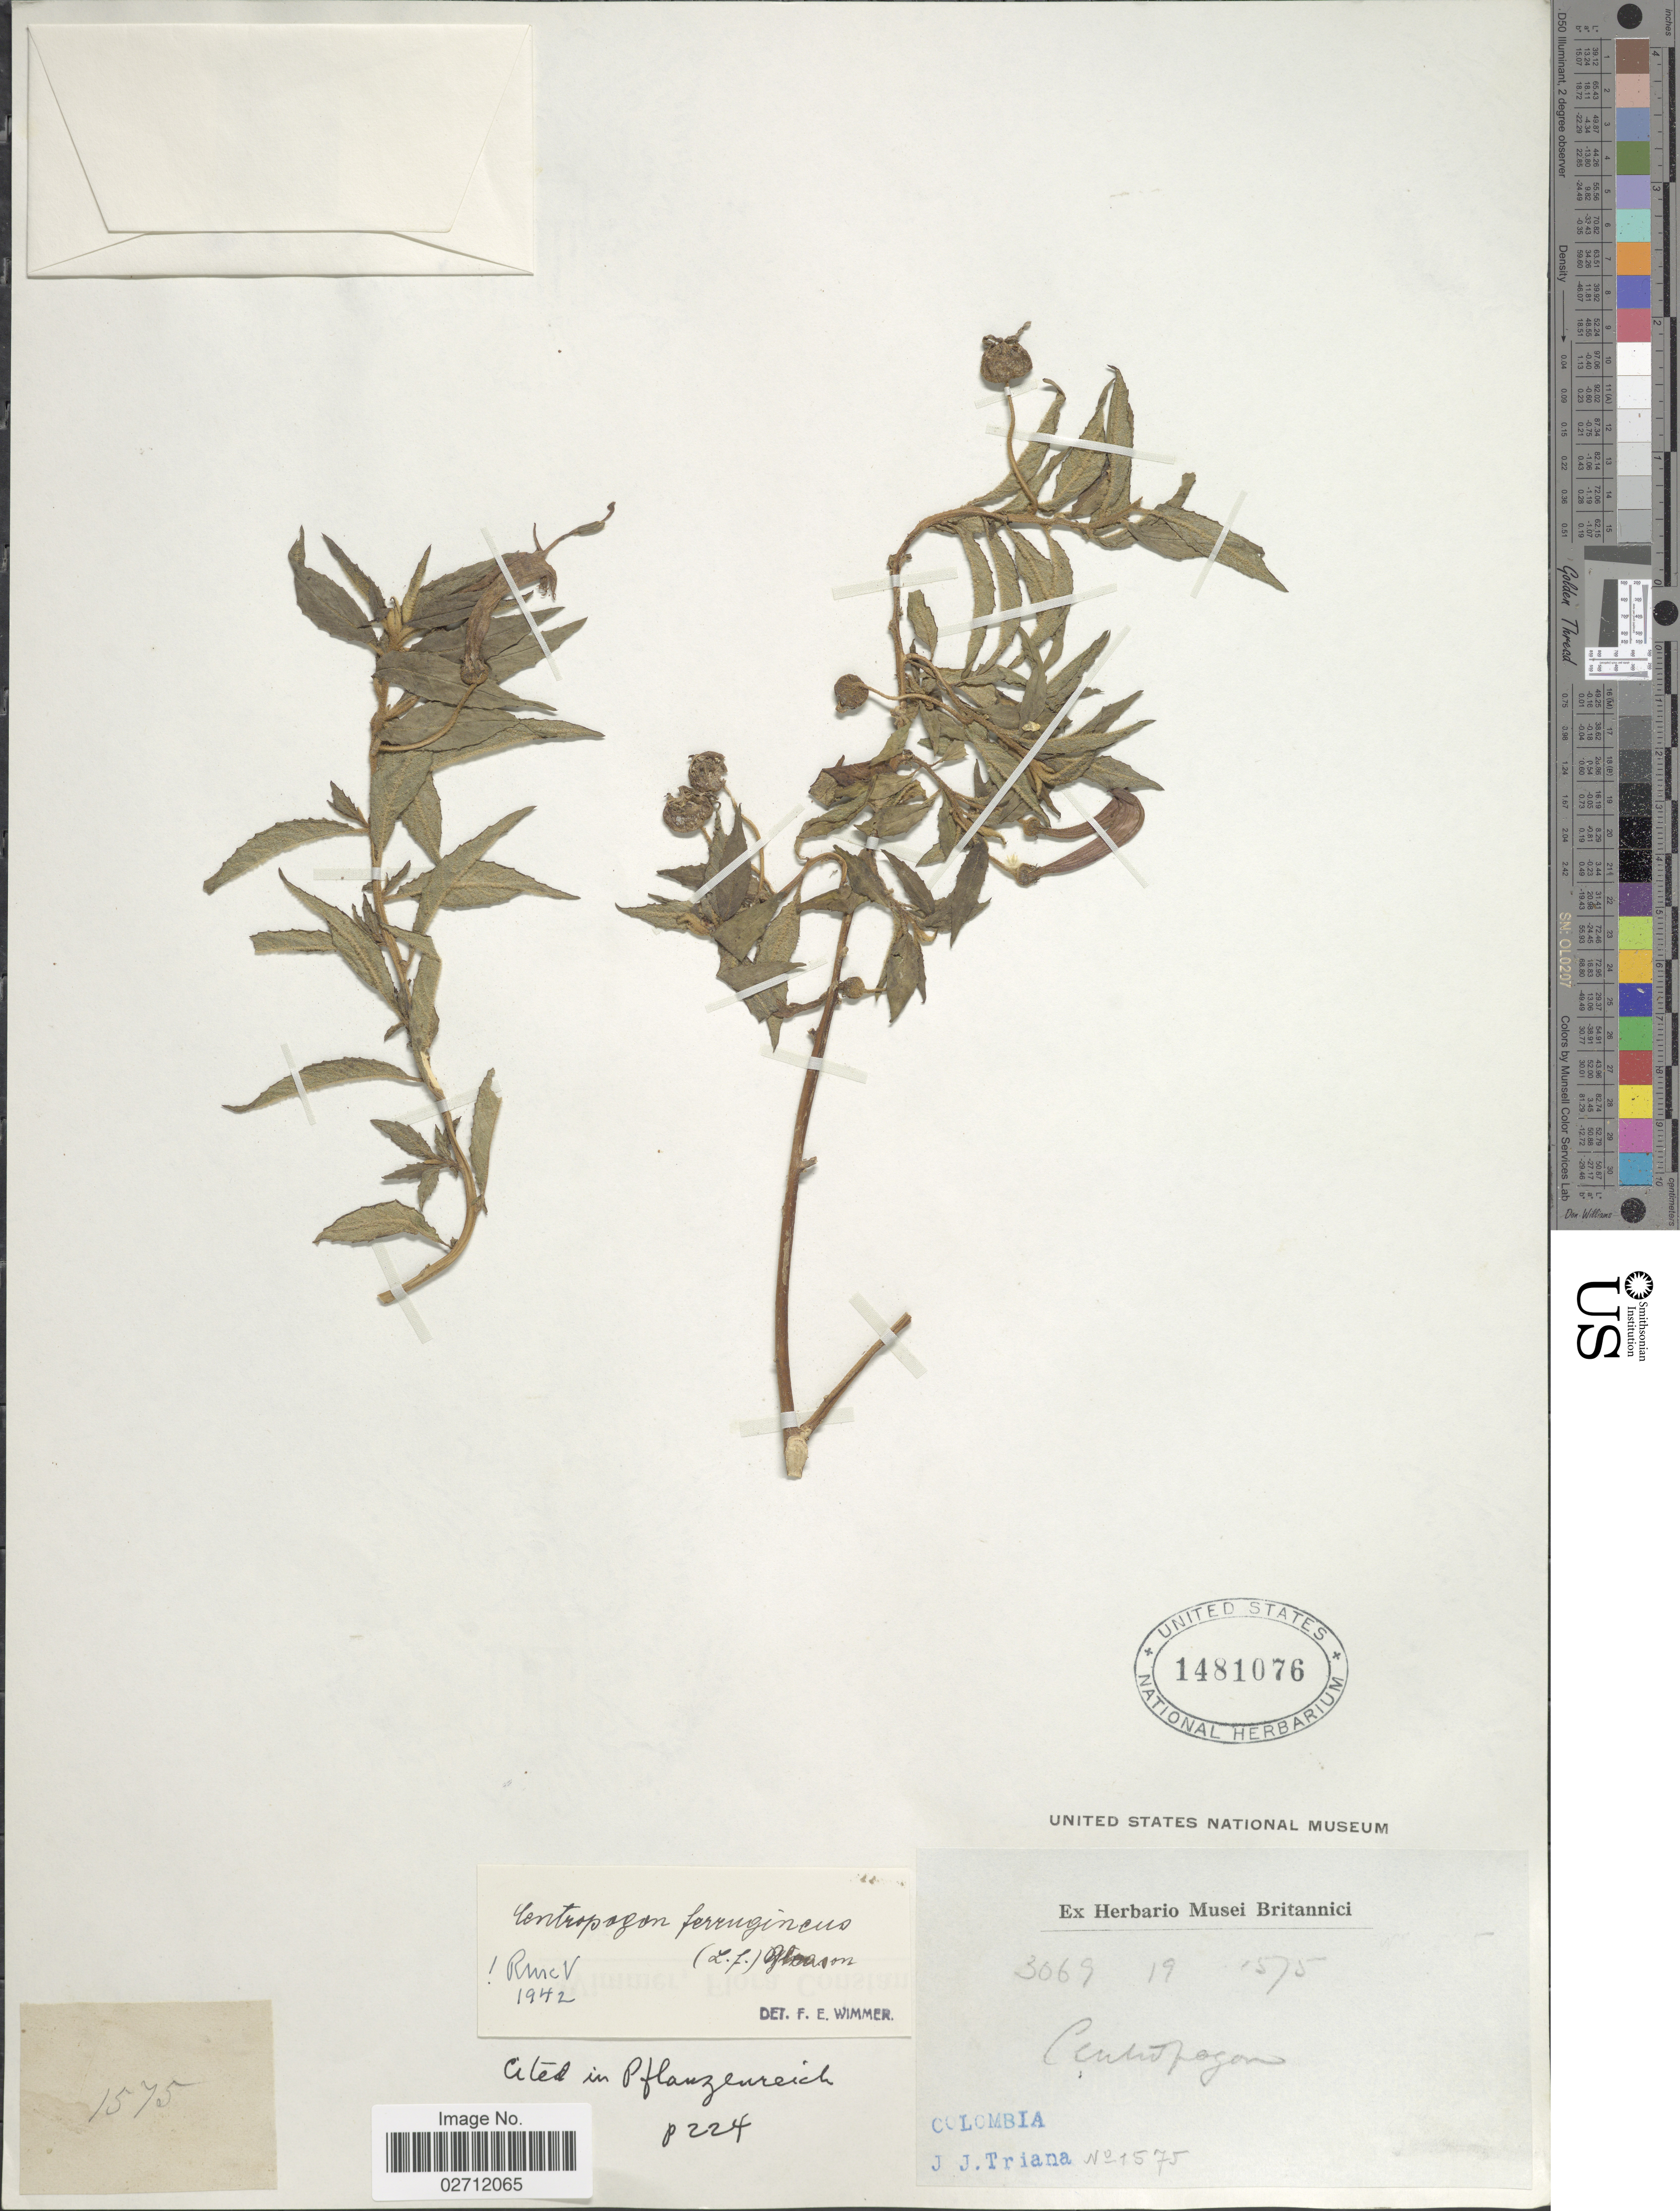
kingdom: Plantae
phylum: Tracheophyta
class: Magnoliopsida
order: Asterales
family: Campanulaceae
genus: Centropogon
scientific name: Centropogon ferrugineus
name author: (L. f.) Gleason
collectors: J. J. Triana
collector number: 3069/19/1575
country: Colombia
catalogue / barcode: US 1481076